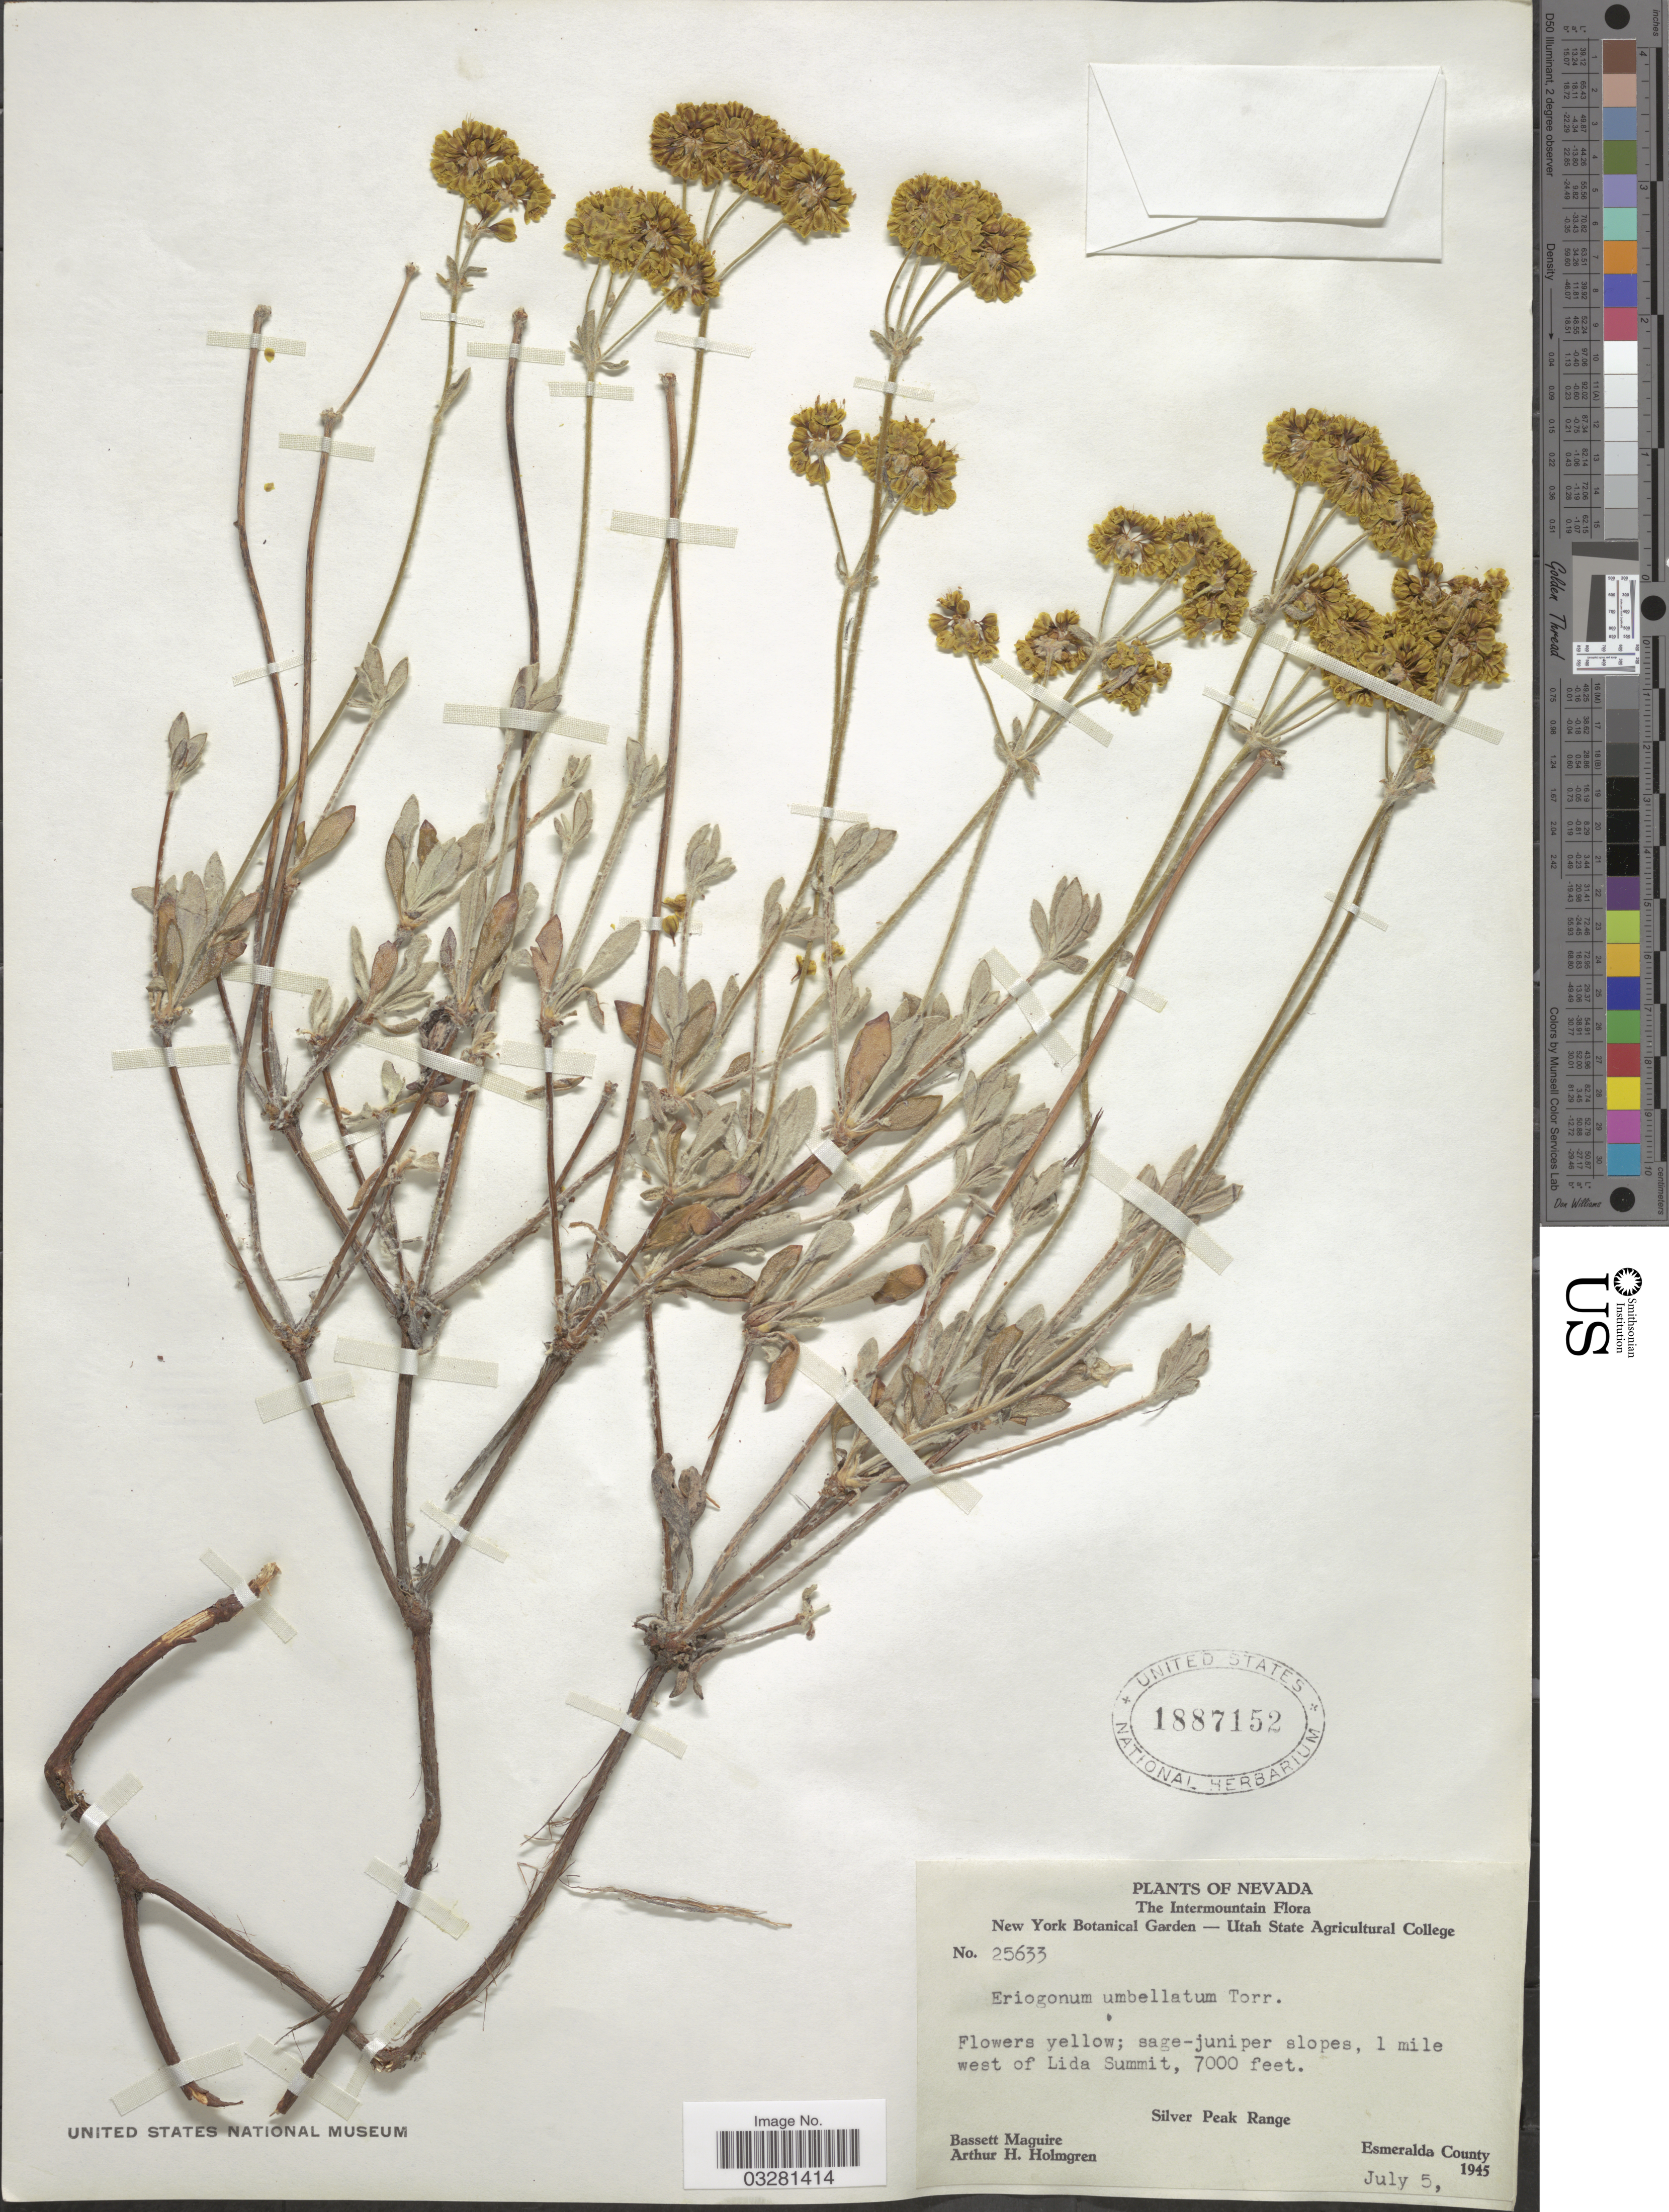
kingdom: Plantae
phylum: Tracheophyta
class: Magnoliopsida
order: Caryophyllales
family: Polygonaceae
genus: Eriogonum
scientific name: Eriogonum umbellatum var. umbellatum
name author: Torr.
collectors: B. Maguire & A. H. Holmgren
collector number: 25633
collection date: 1945-07-05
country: United States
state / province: Nevada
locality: The Intermountain. 1 mile west of Lida Summit. Silver Peak Range. Esmeralda County.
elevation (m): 2134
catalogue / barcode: US 1887152